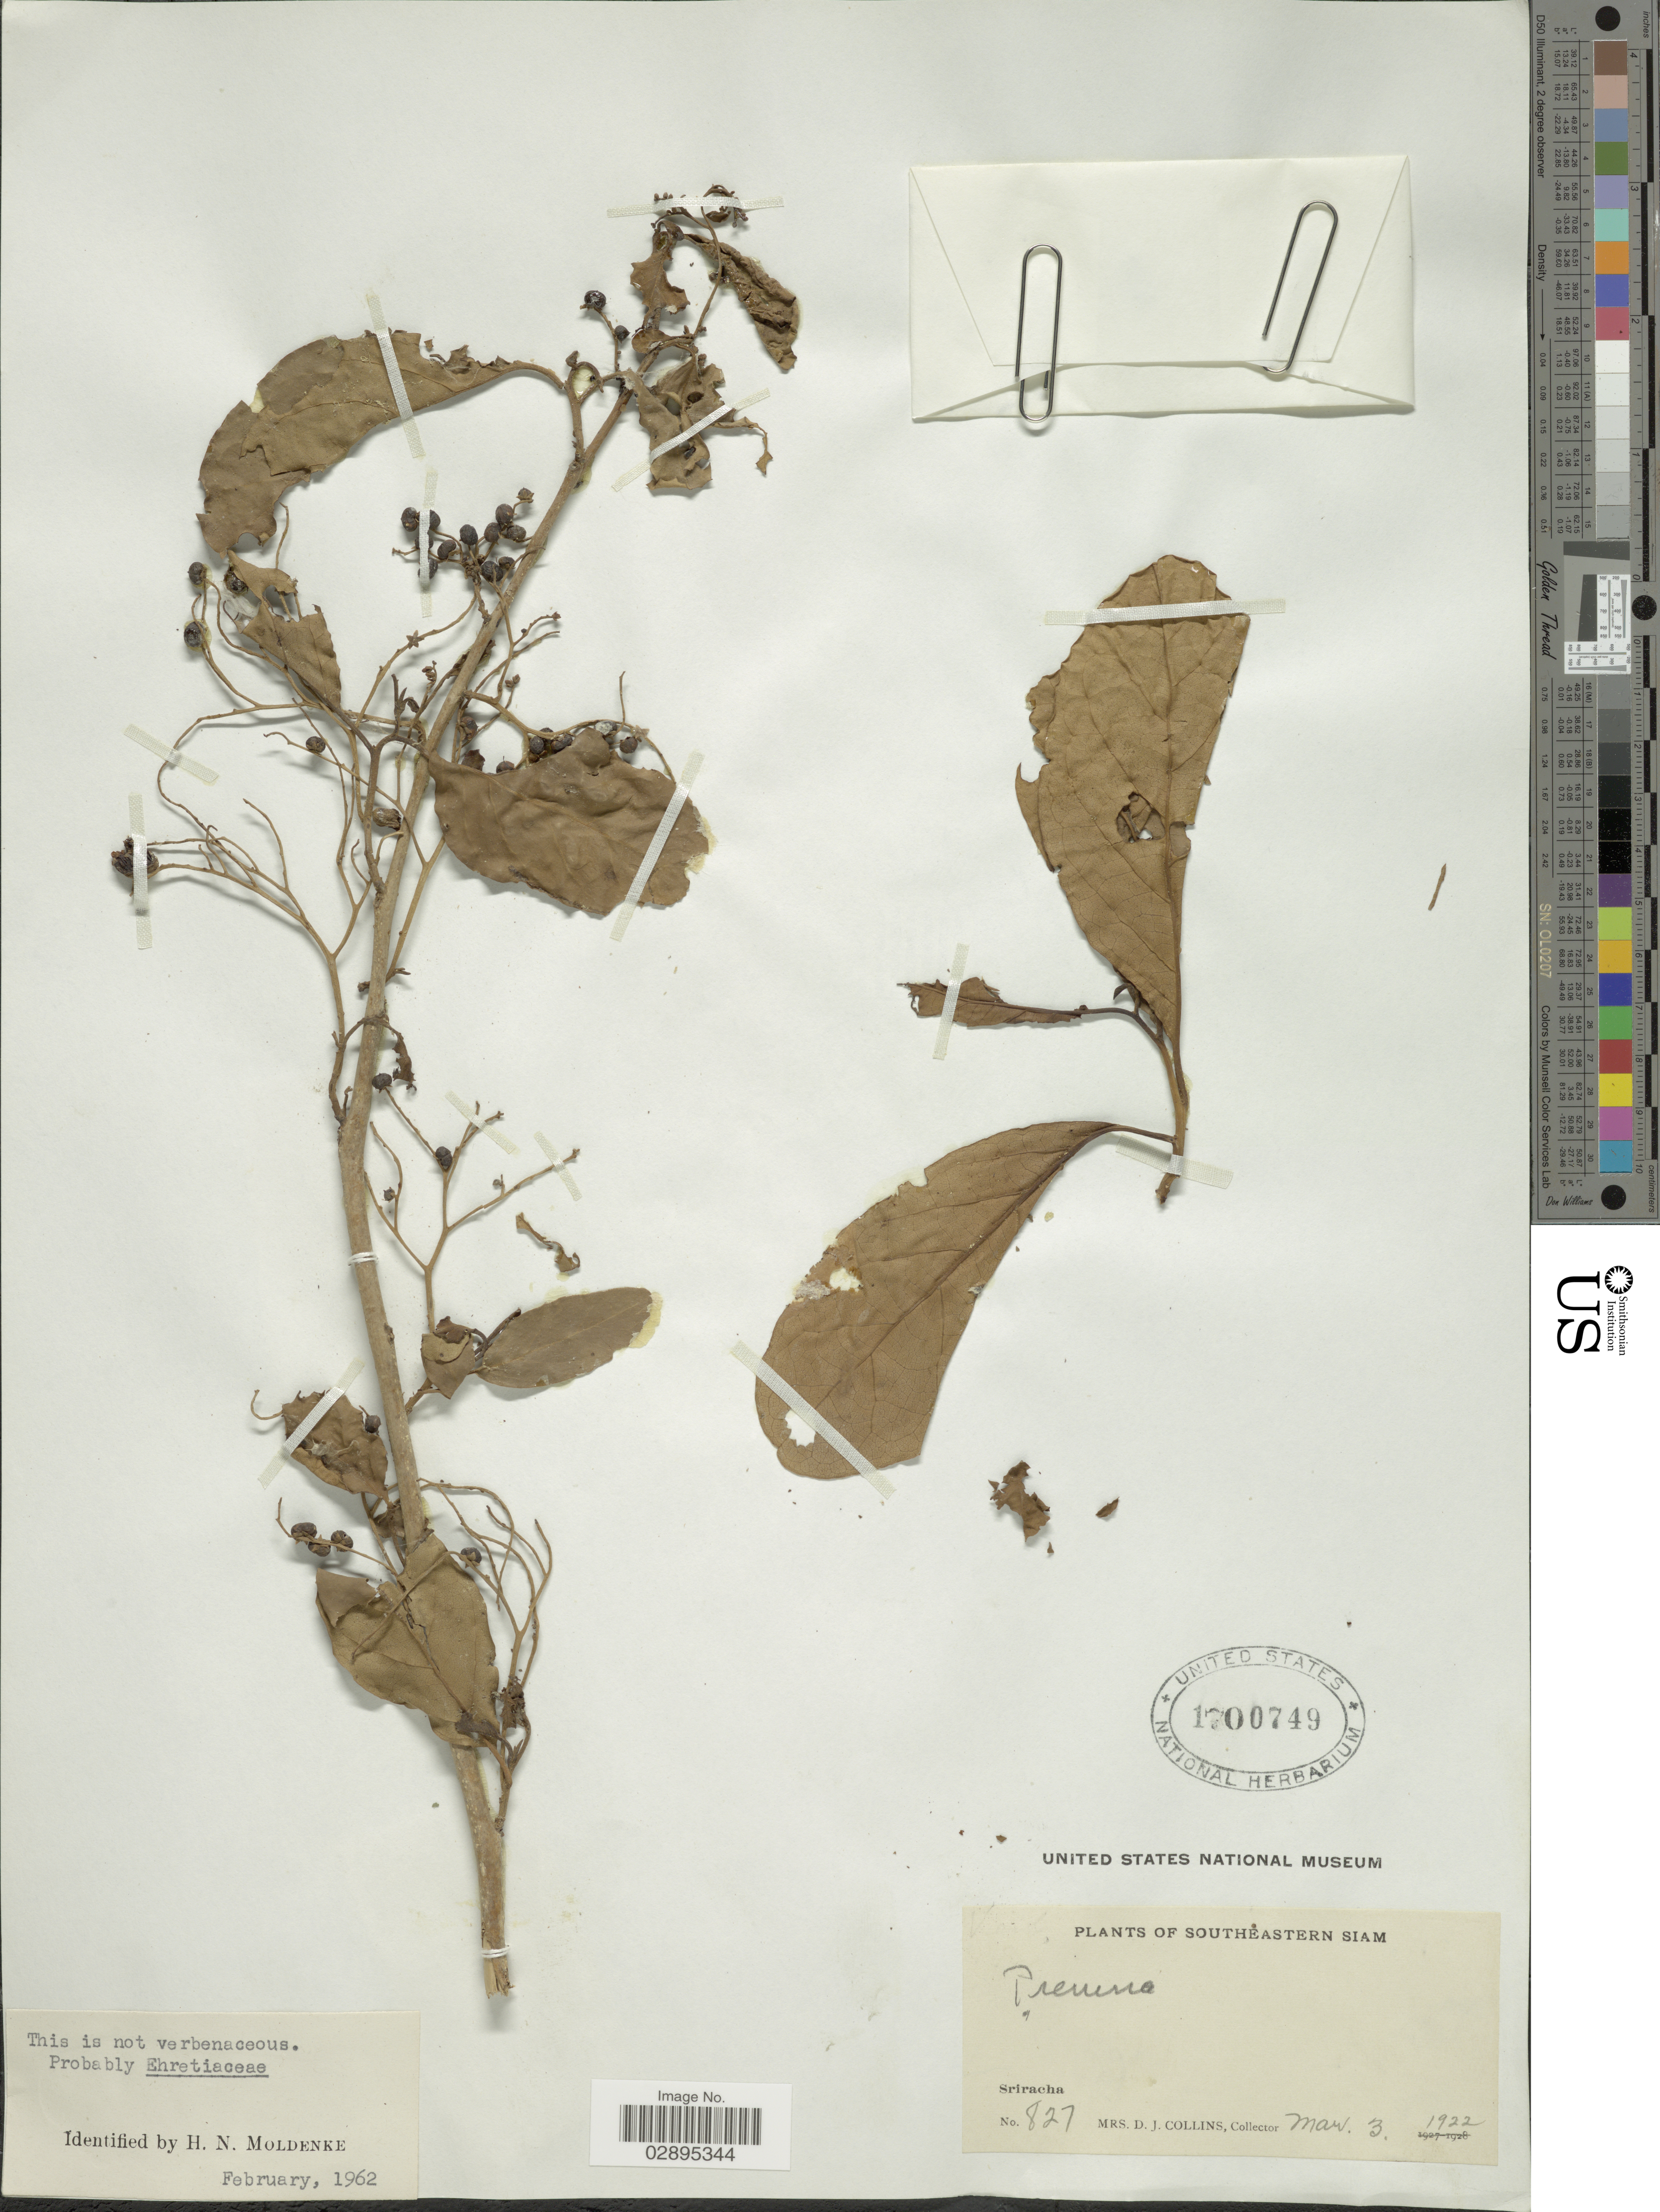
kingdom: Plantae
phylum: Tracheophyta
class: Magnoliopsida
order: Boraginales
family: Ehretiaceae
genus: Ehretia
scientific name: Ehretia sp.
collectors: Mrs. D. J. Collins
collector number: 827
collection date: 1922-03-03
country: Thailand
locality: Southeastern Siam. Sriracha.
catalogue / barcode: US 1700749